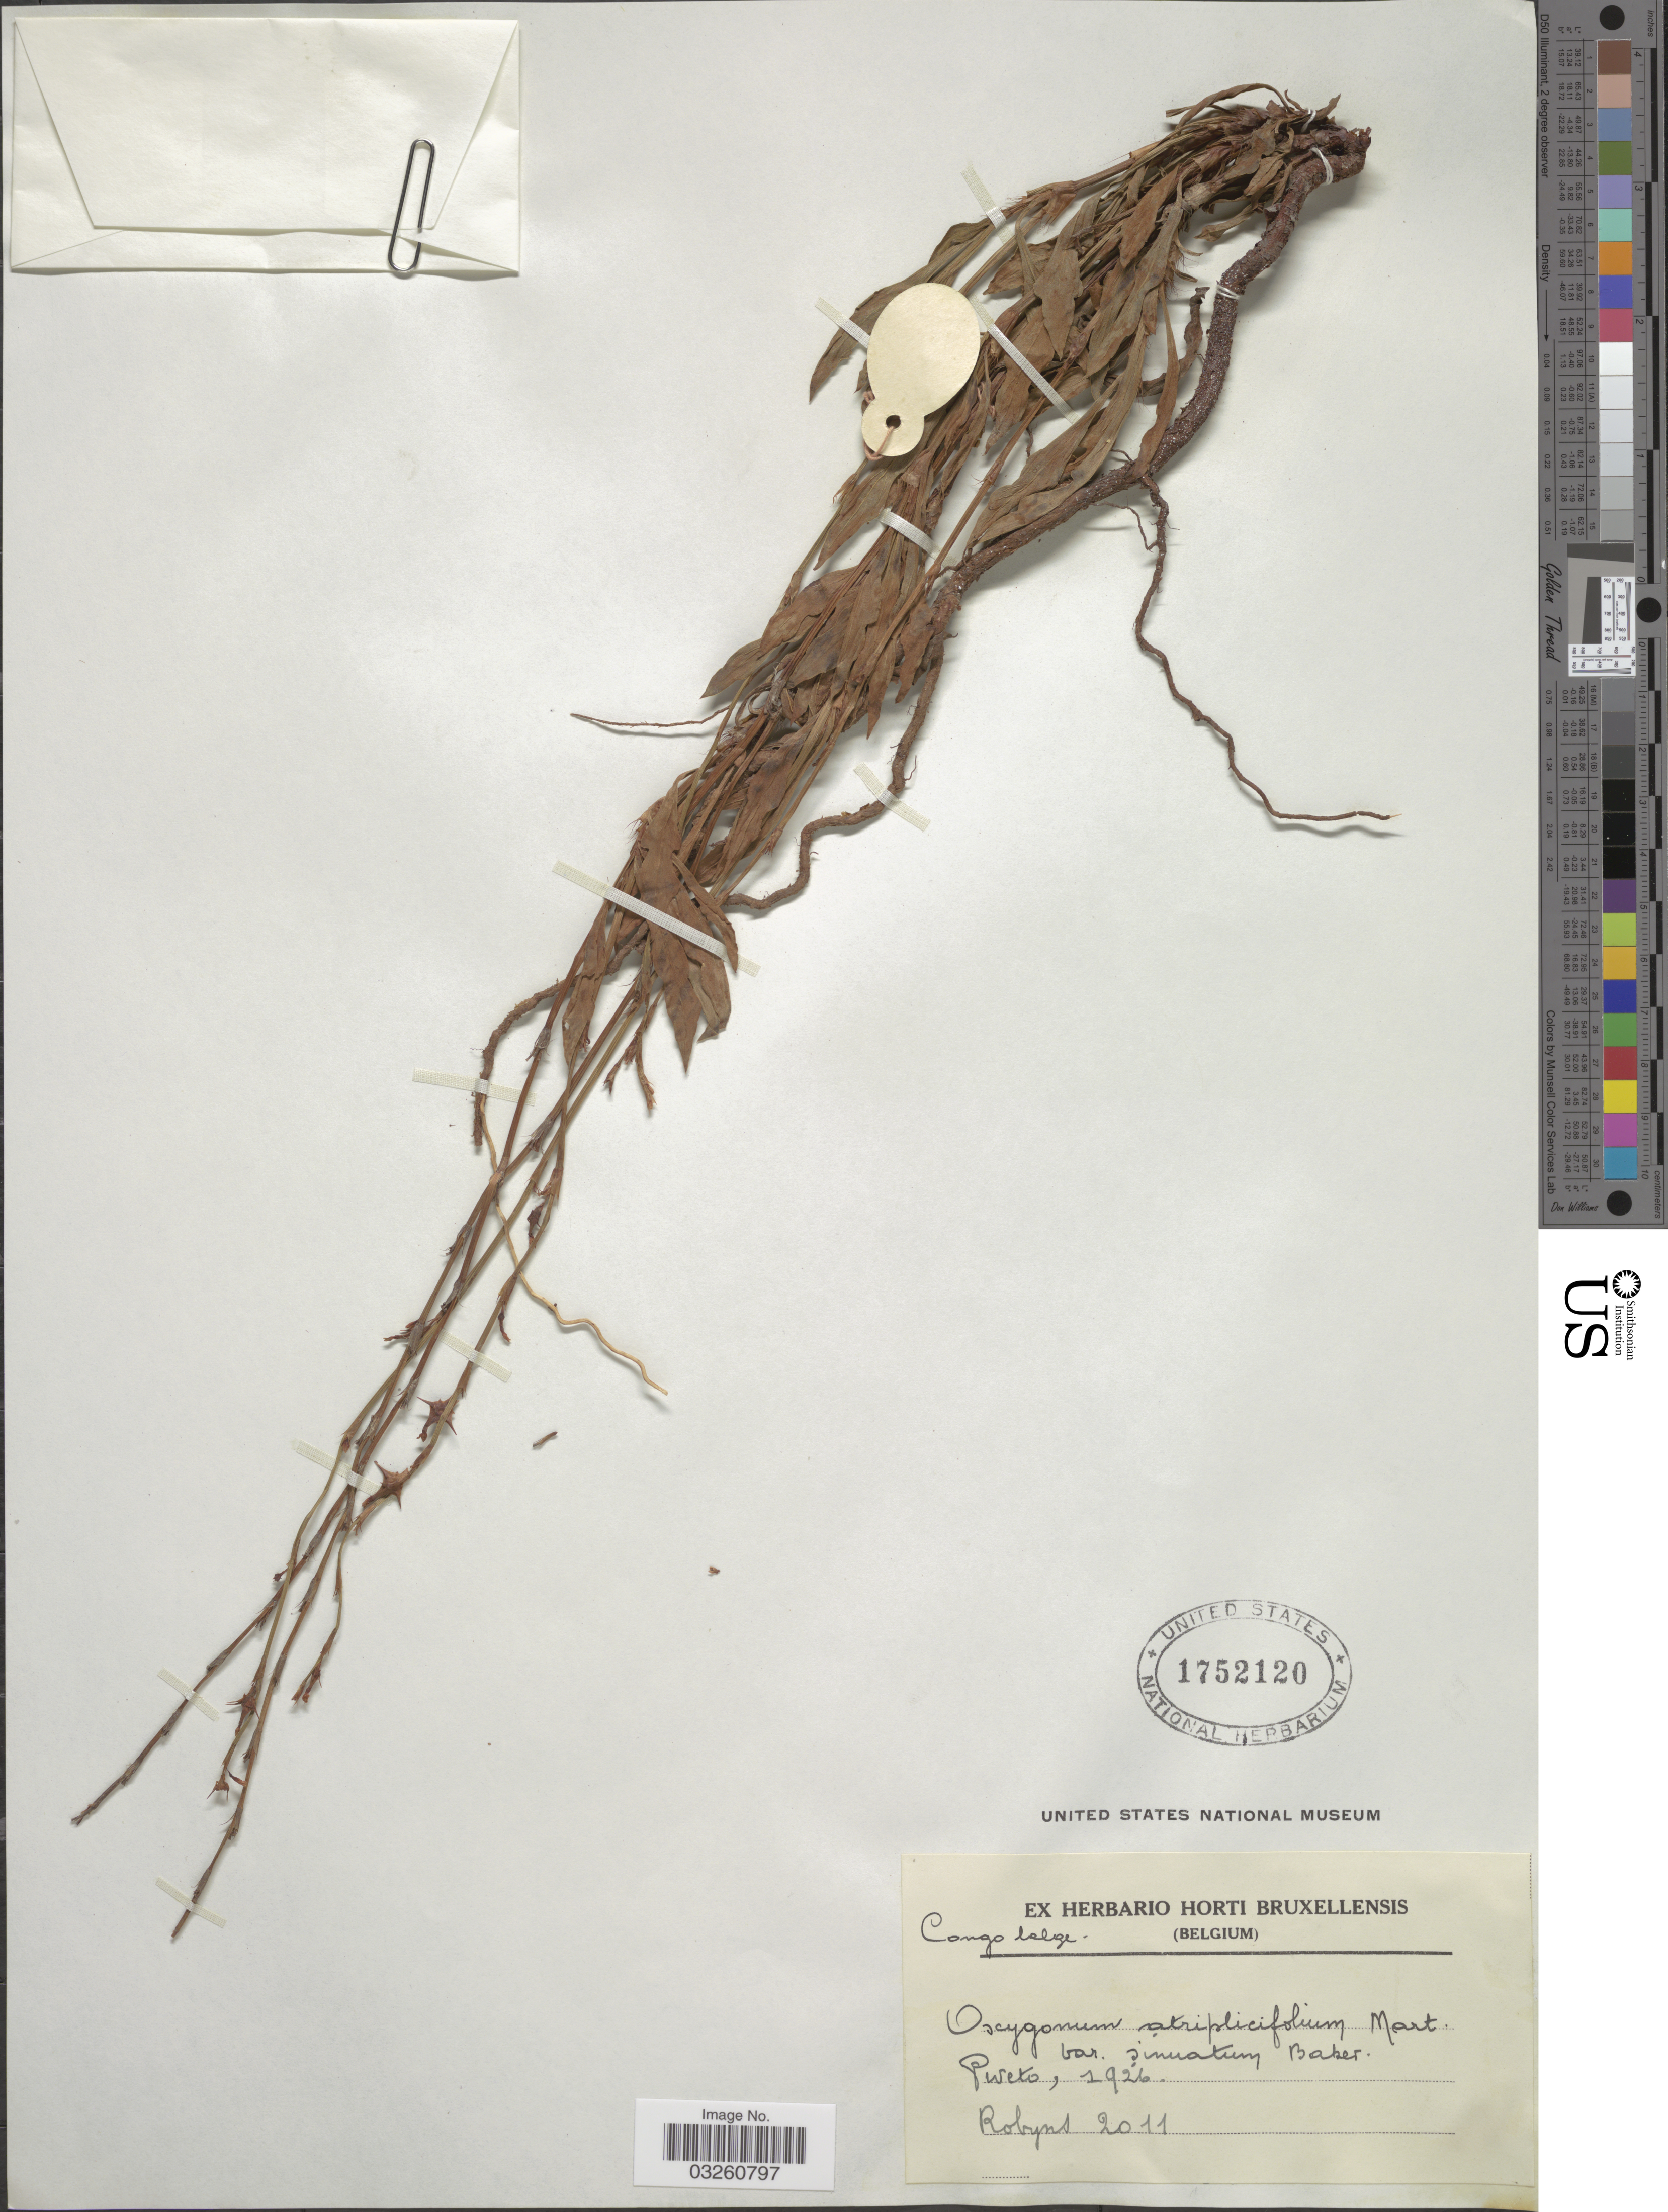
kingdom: Plantae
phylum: Tracheophyta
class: Magnoliopsida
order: Caryophyllales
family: Polygonaceae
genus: Oxygonum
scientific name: Oxygonum atriplicifolium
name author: (Meisn.) Martelli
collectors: -. Robyns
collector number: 2011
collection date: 1926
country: Congo, Democratic Republic of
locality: Congo Belge. Pweto.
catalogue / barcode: US 1752120